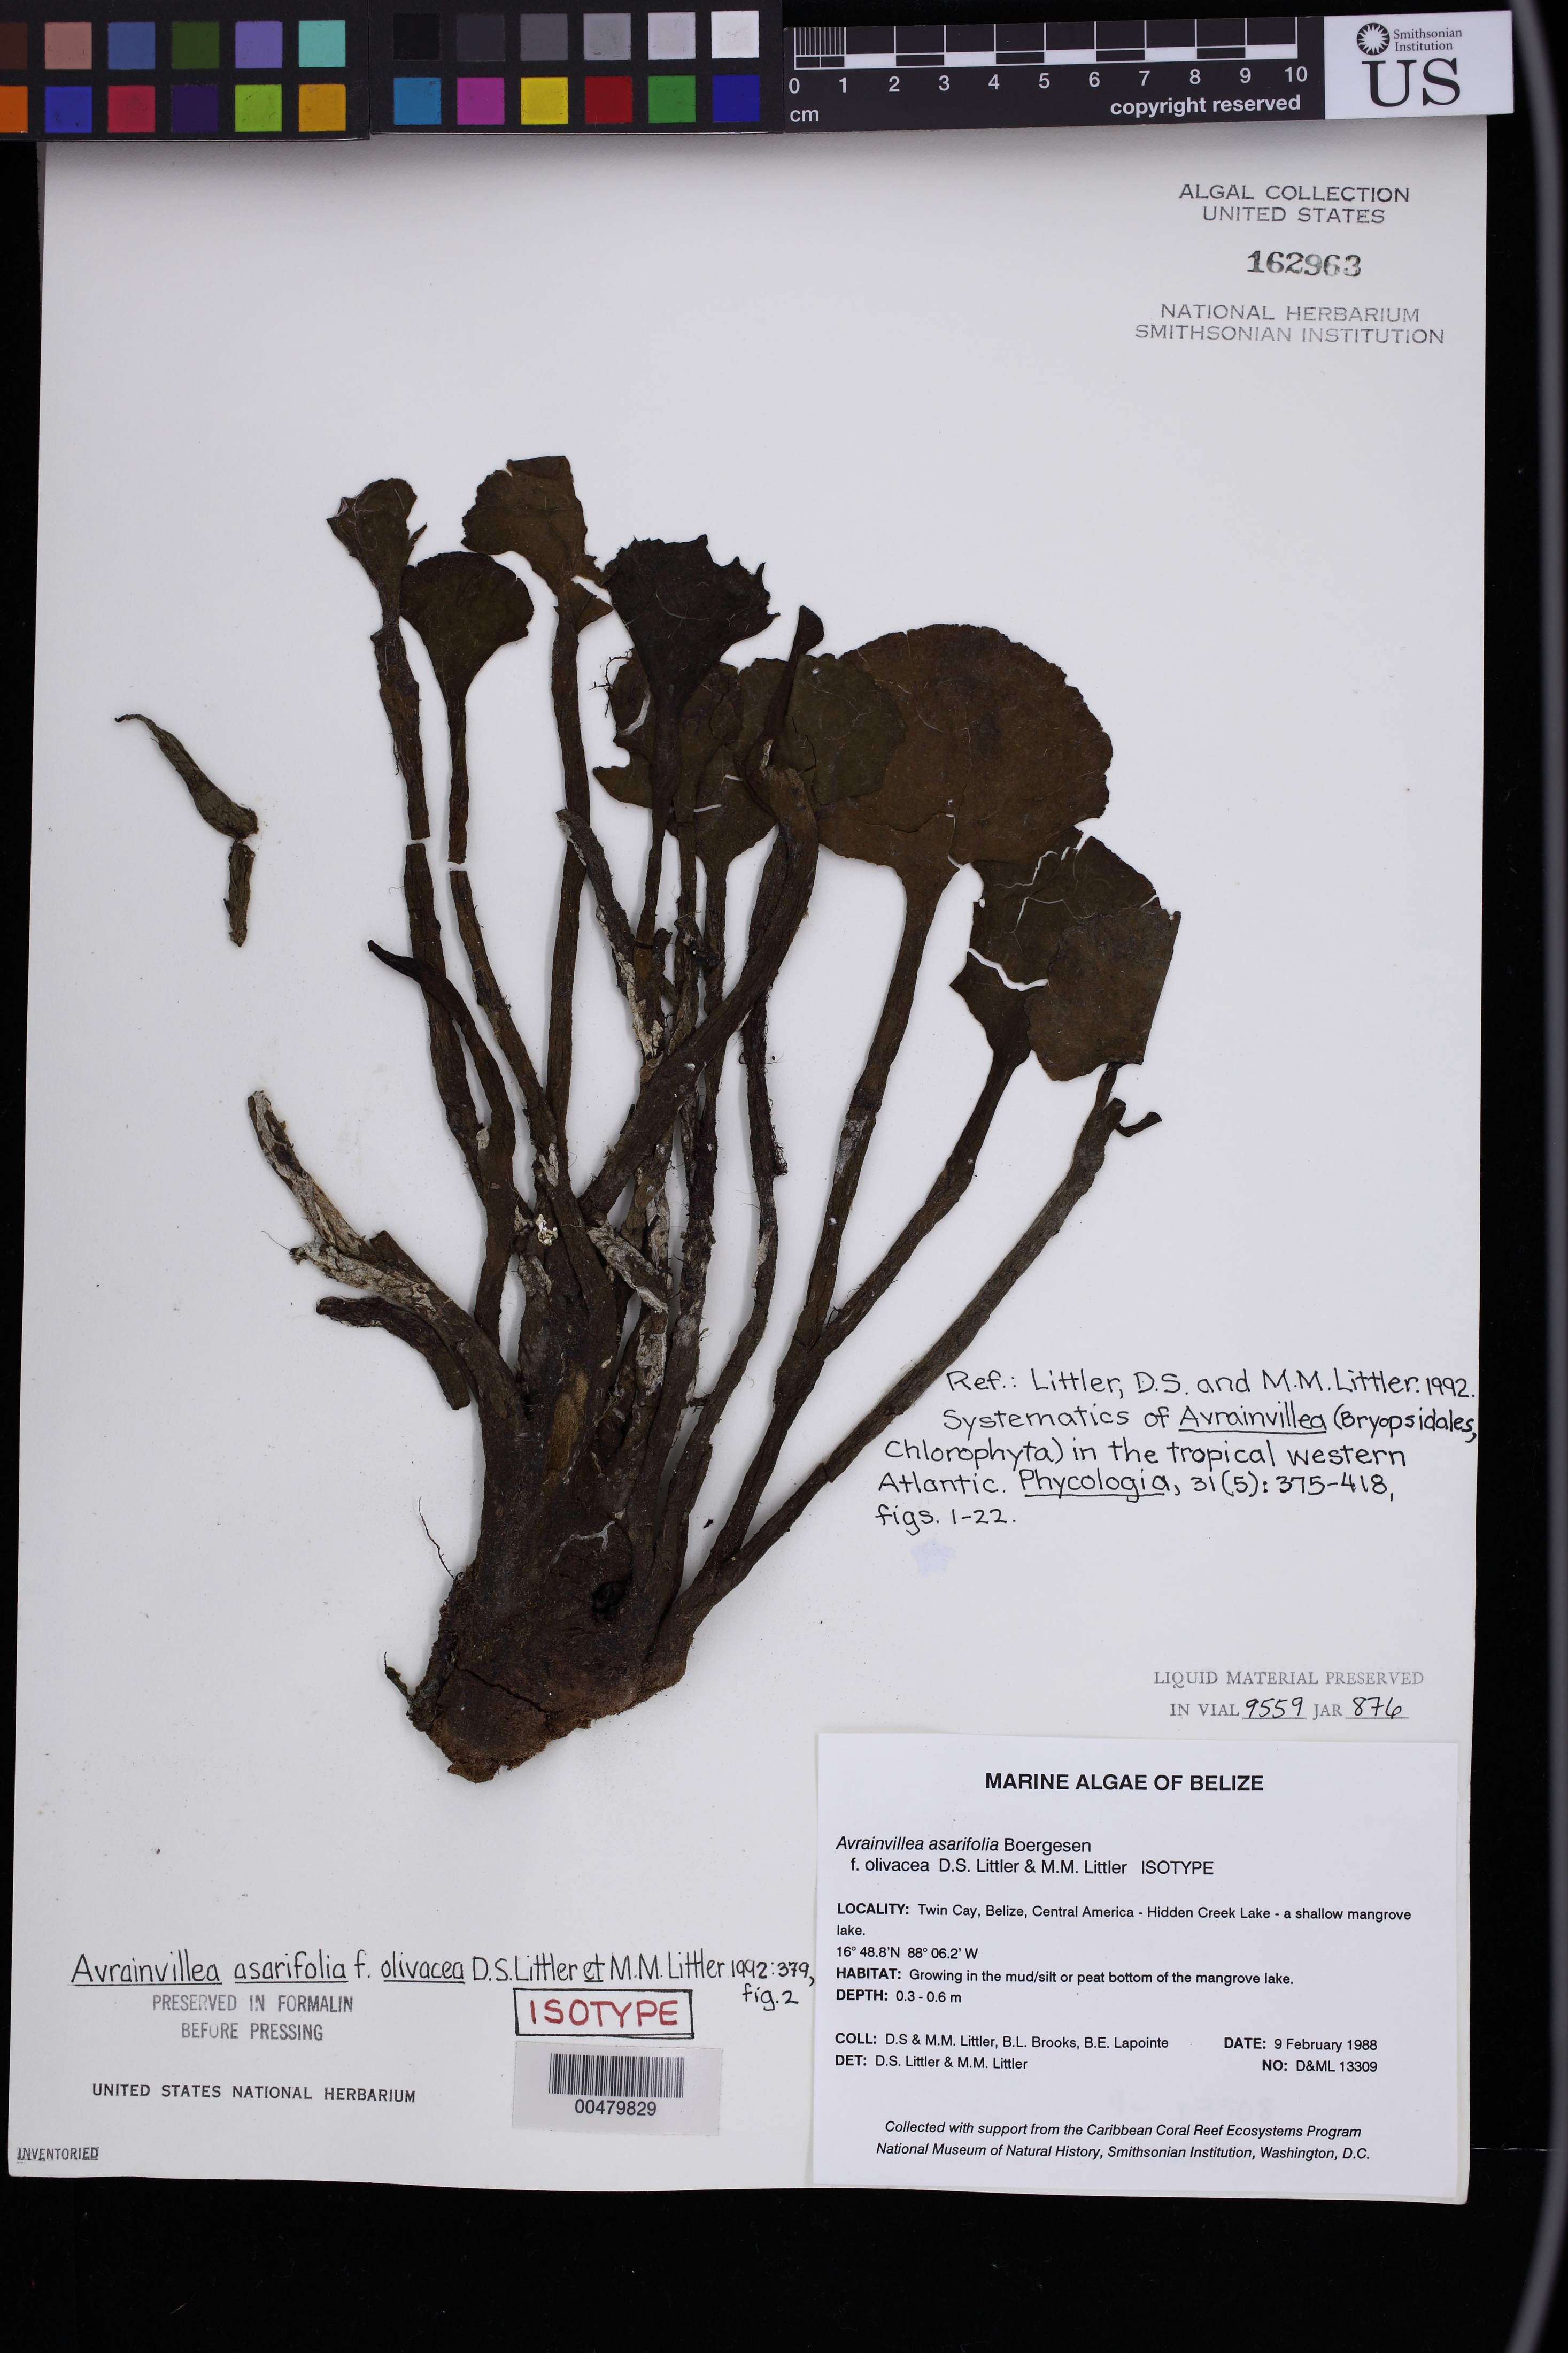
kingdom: Plantae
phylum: Chlorophyta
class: Ulvophyceae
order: Bryopsidales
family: Dichotomosiphonaceae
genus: Avrainvillea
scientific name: Avrainvillea asarifolia f. olivacea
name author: D.S. Littler & Littler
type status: Isotype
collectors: D. S. Littler, M. M. Littler, B. Brooks & B. Lapointe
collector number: D&ML 13309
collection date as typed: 09 Feb 1988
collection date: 1988-02-09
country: Belize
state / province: Stann Creek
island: Twin Cays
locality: Hidden Creek Lake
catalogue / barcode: US 162963